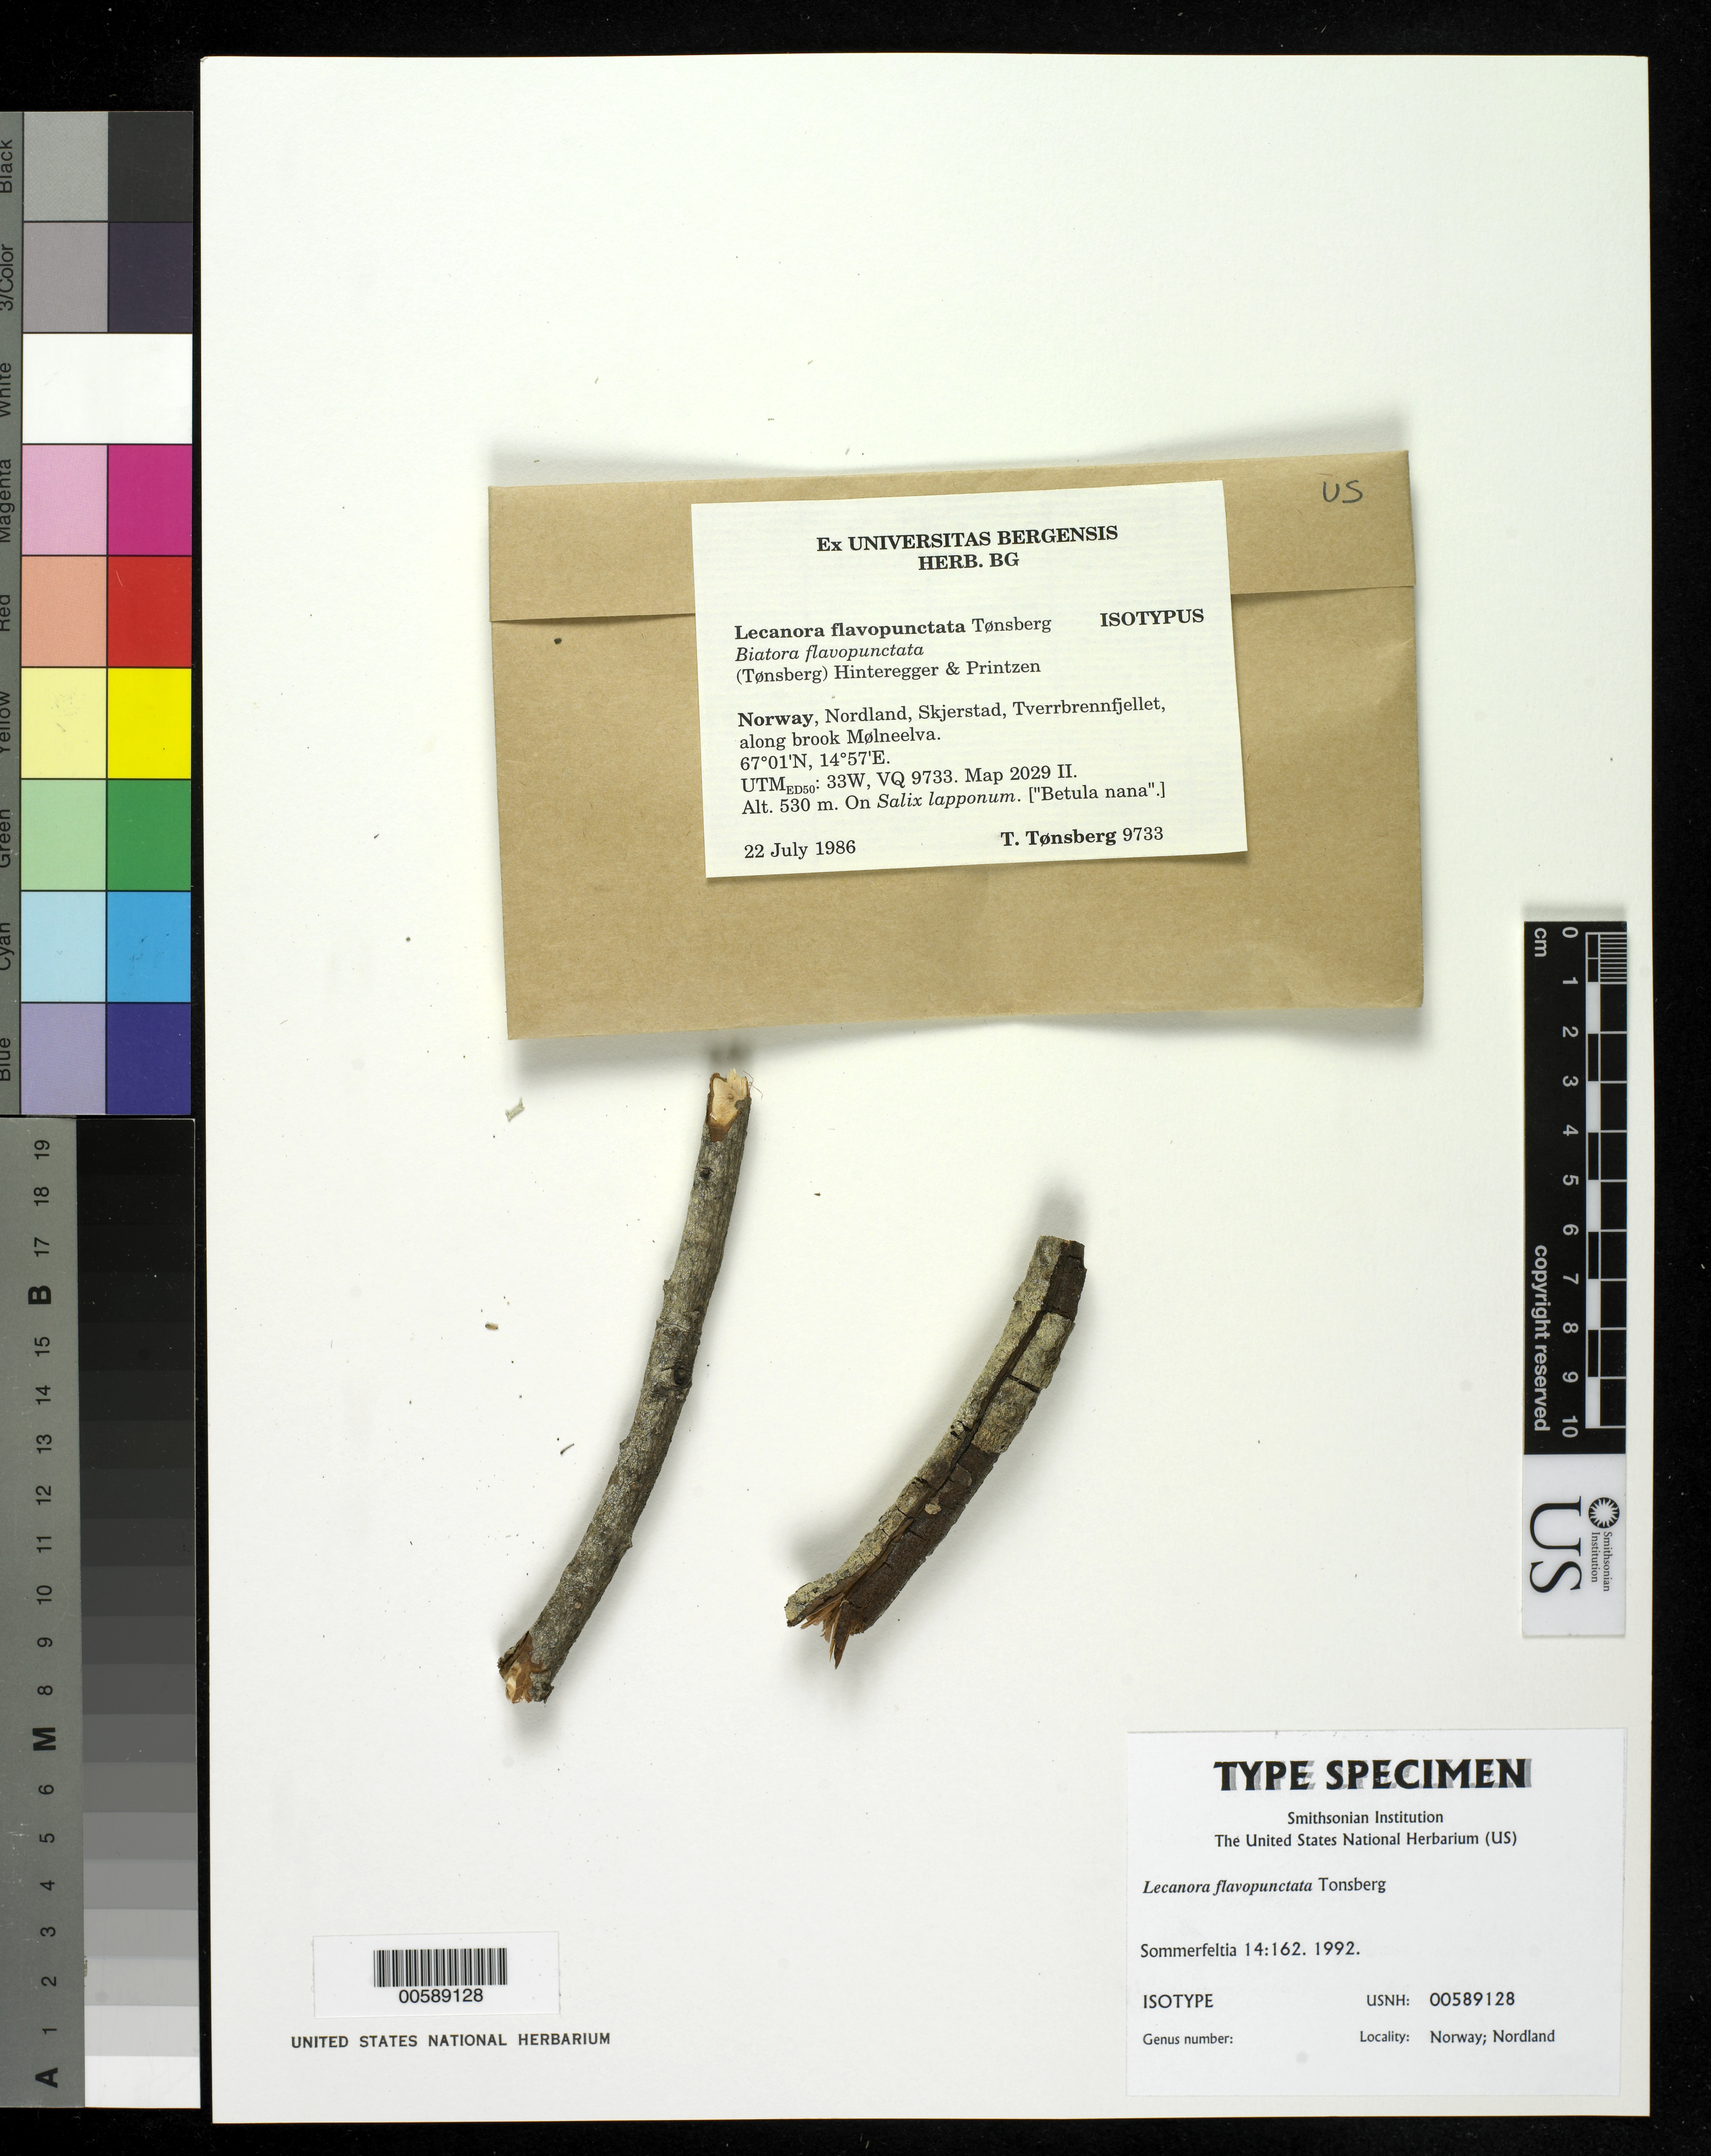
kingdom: Fungi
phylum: Ascomycota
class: Lecanoromycetes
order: Lecanorales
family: Lecanoraceae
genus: Lecanora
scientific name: Lecanora flavopunctata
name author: Tonsberg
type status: Isotype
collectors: T. Tonsberg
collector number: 9733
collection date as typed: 22 Jul 1986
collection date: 1986-07-22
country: Norway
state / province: Nordland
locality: Skjerstad, Tverrbrennfjellet, along Brook Molneelva.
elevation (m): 530